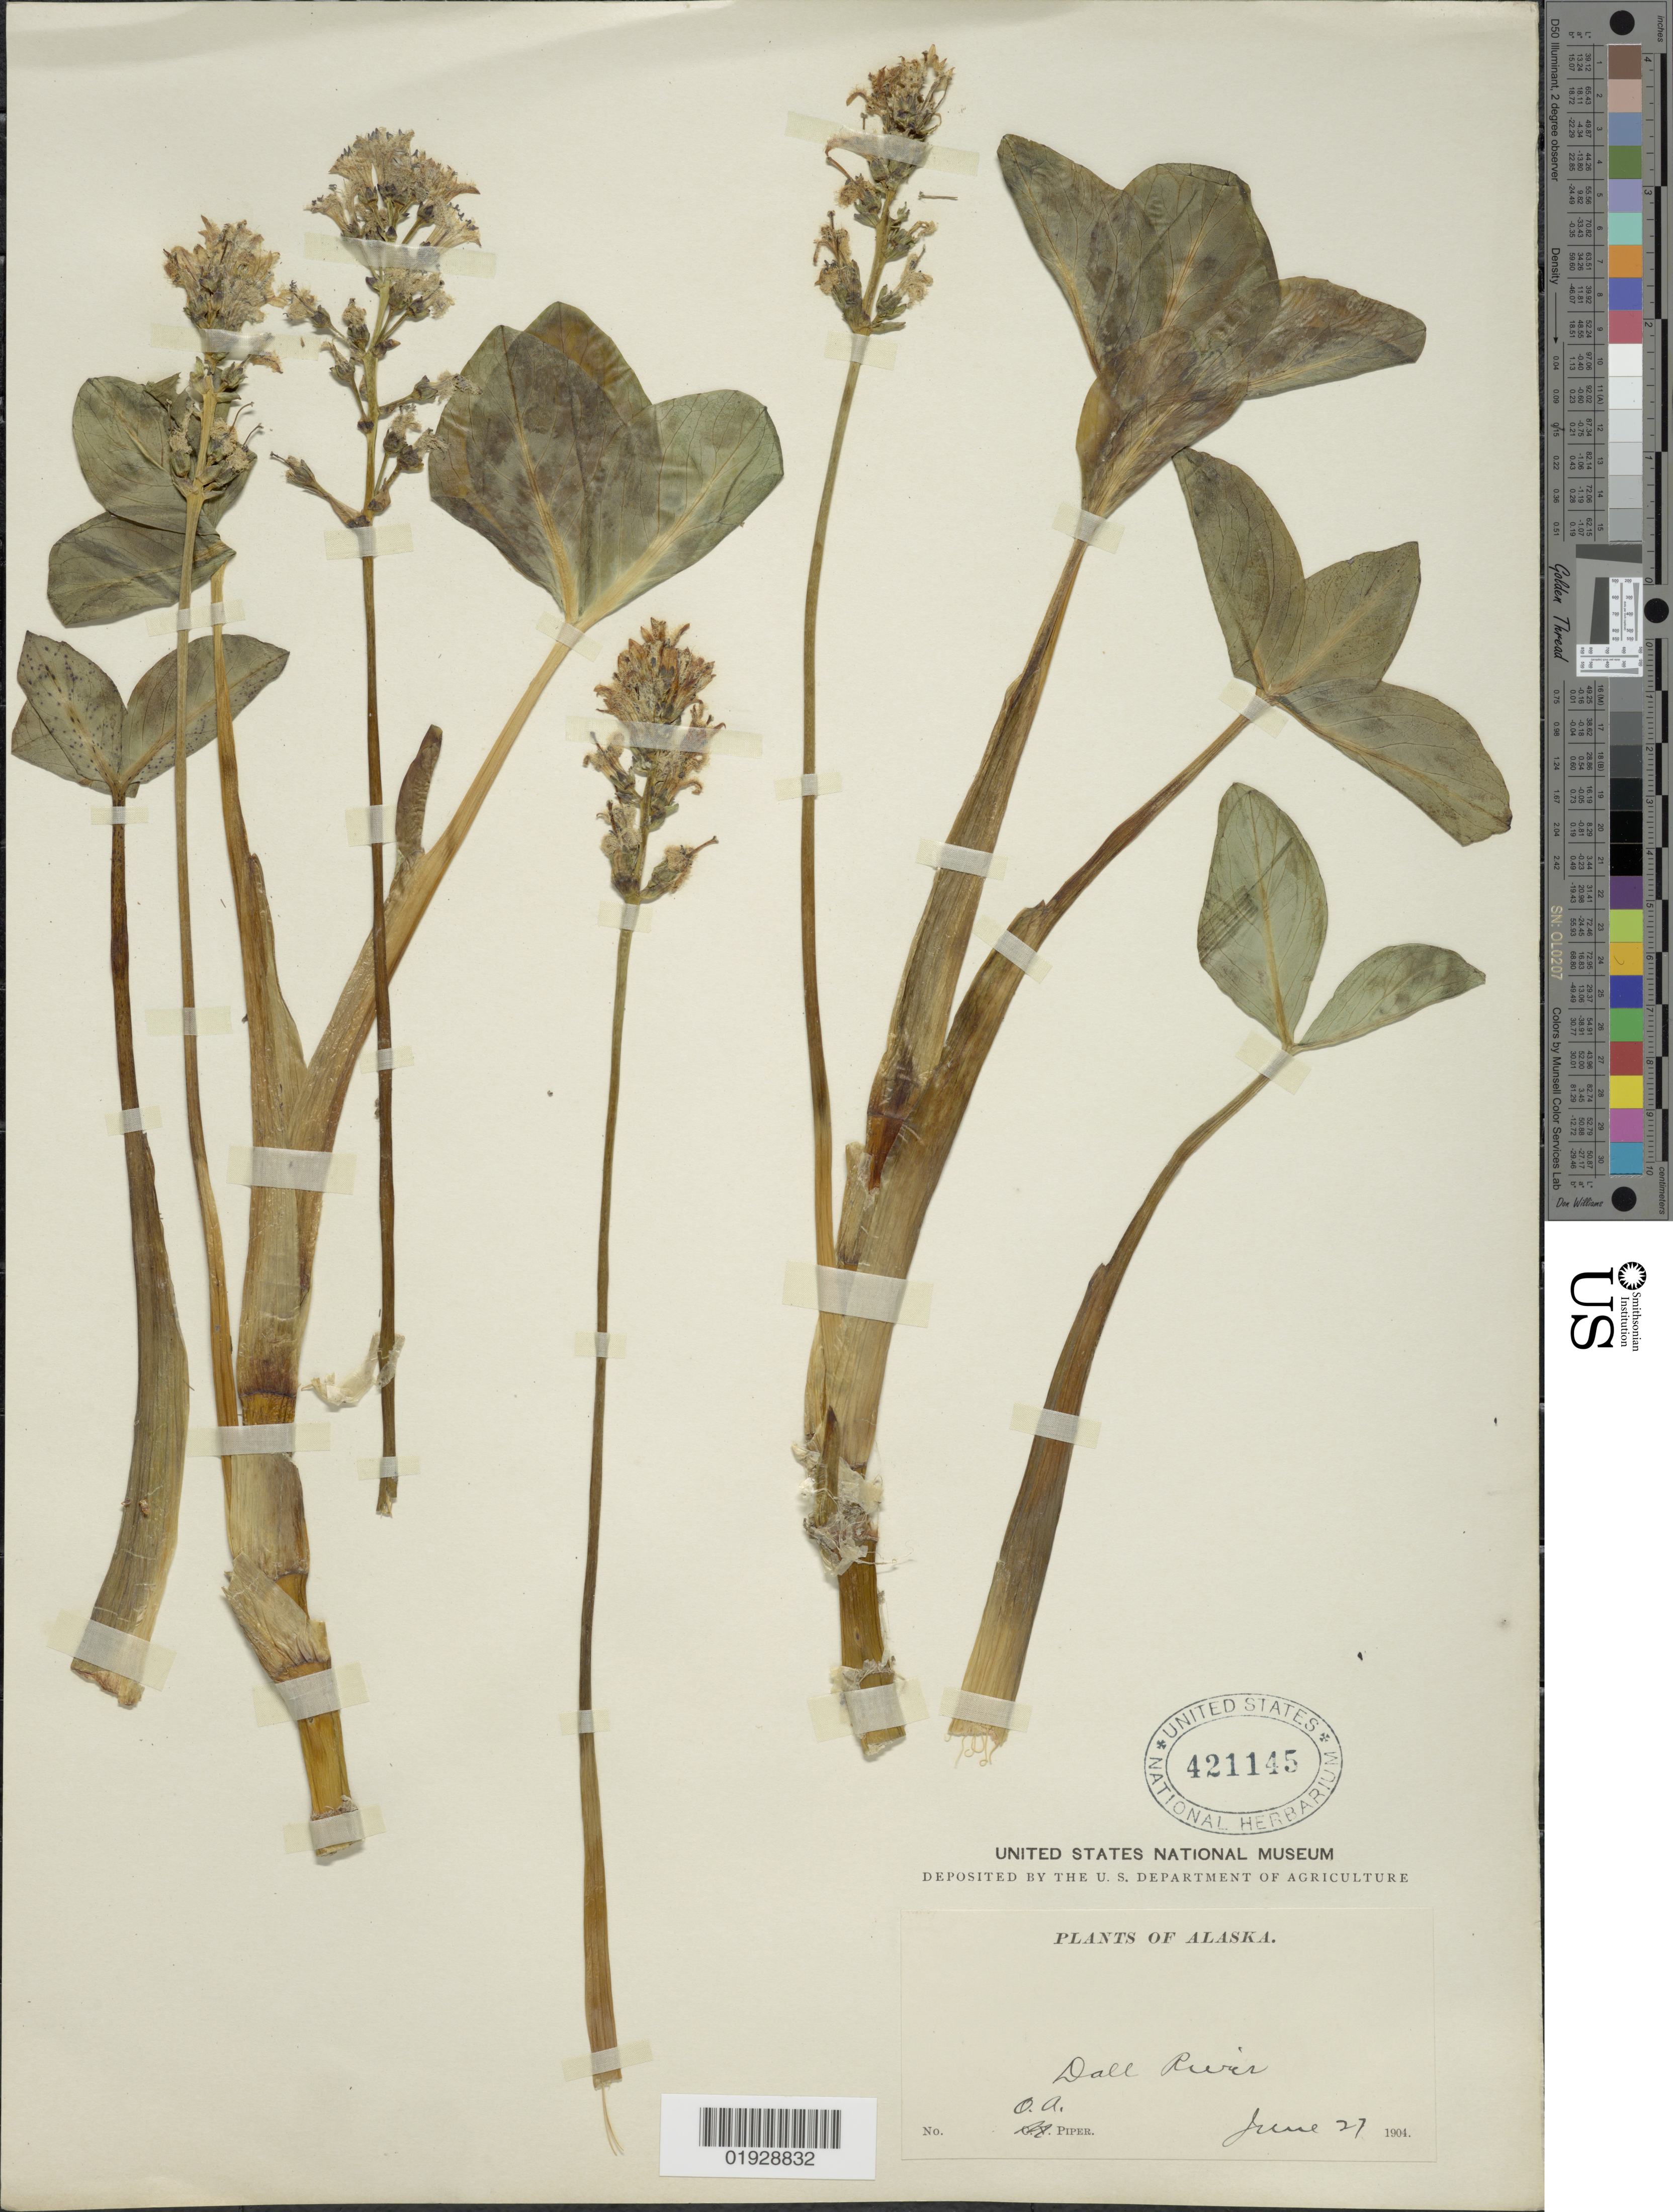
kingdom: Plantae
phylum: Tracheophyta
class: Magnoliopsida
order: Asterales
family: Menyanthaceae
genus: Menyanthes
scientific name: Menyanthes trifoliata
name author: L.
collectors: O. Piper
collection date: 1904-06-27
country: United States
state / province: Alaska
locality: Dall River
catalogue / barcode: US 421145